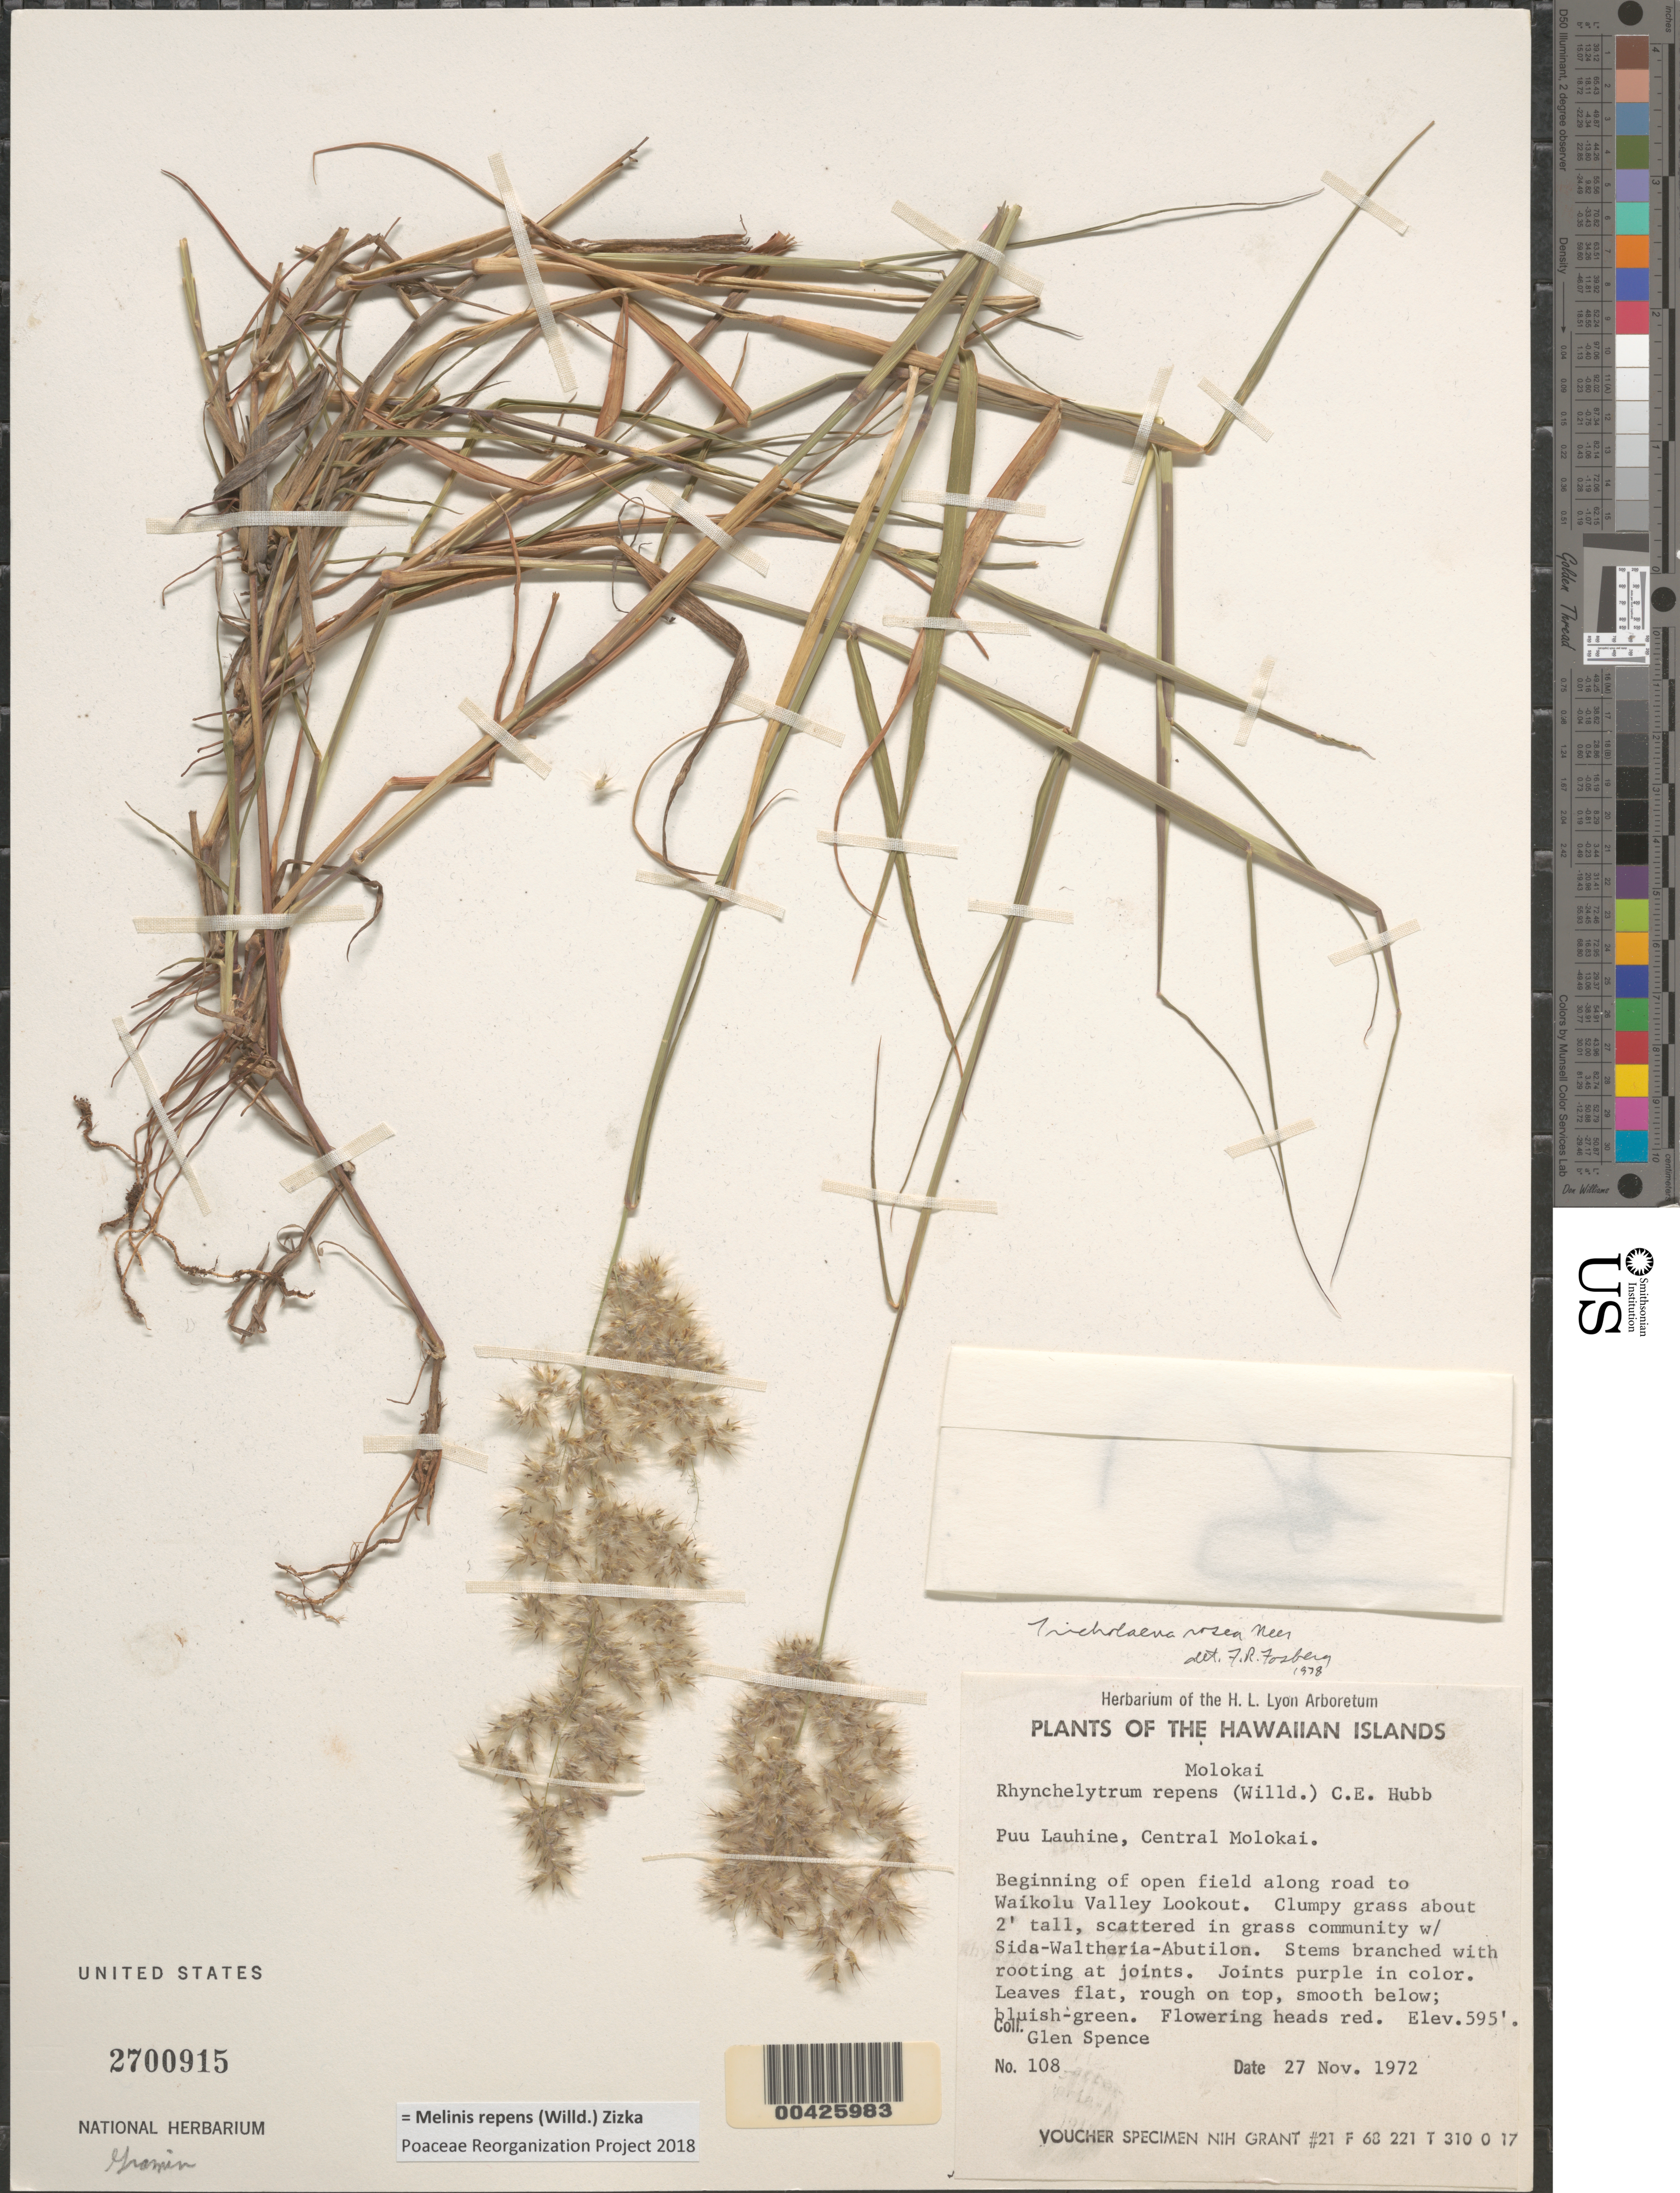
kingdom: Plantae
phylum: Tracheophyta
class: Liliopsida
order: Poales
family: Poaceae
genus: Melinis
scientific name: Melinis repens subsp. repens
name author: (Willd.) Zizka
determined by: Faccenda, K.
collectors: G. Spence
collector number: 108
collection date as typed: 27 Nov 1972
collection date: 1972-11-27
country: United States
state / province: Hawaii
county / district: Maui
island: Moloka'i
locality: Puu lauhine, Central Molokai, along road to Waikolu Valley Lookout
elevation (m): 181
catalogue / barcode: US 2700915